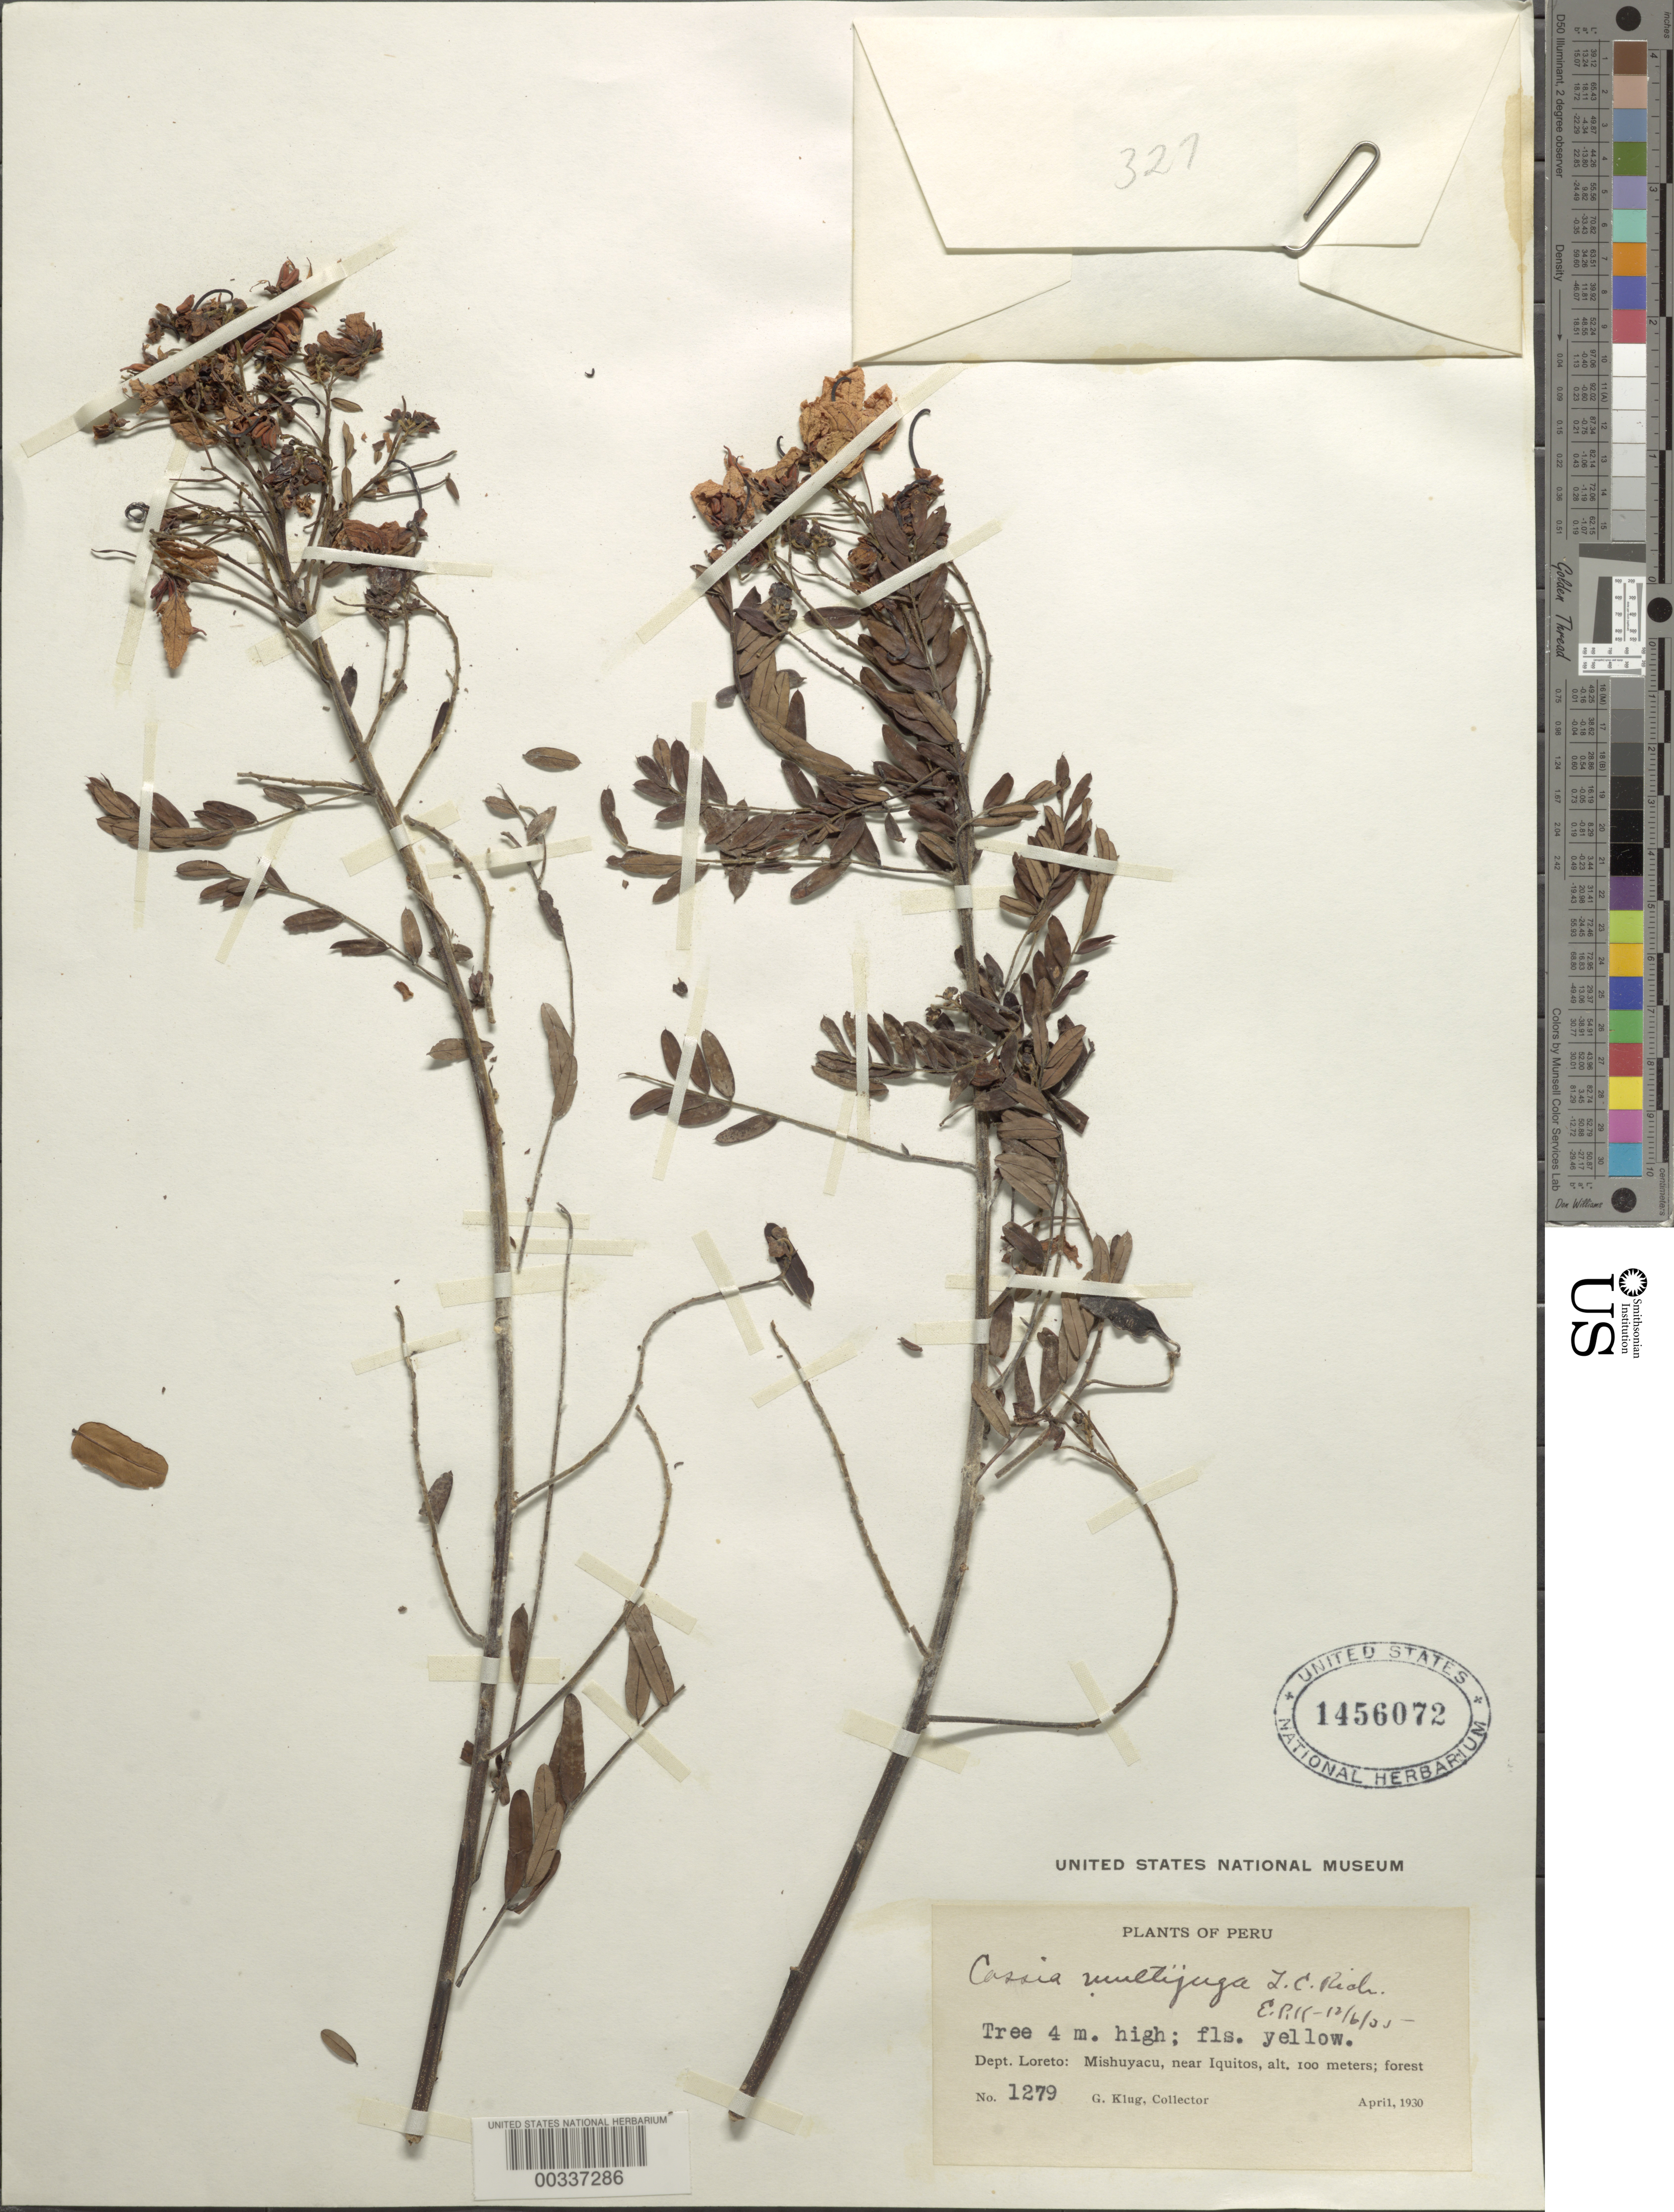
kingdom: Plantae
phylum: Tracheophyta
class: Magnoliopsida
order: Fabales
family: Fabaceae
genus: Senna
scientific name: Senna multijuga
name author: (Rich.) H.S. Irwin & Barneby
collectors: G. Klug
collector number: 1279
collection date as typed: Apr 1930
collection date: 1930-04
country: Peru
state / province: Loreto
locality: Mishuyacu, near Iquitos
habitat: Forest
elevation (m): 100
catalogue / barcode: US 1456072